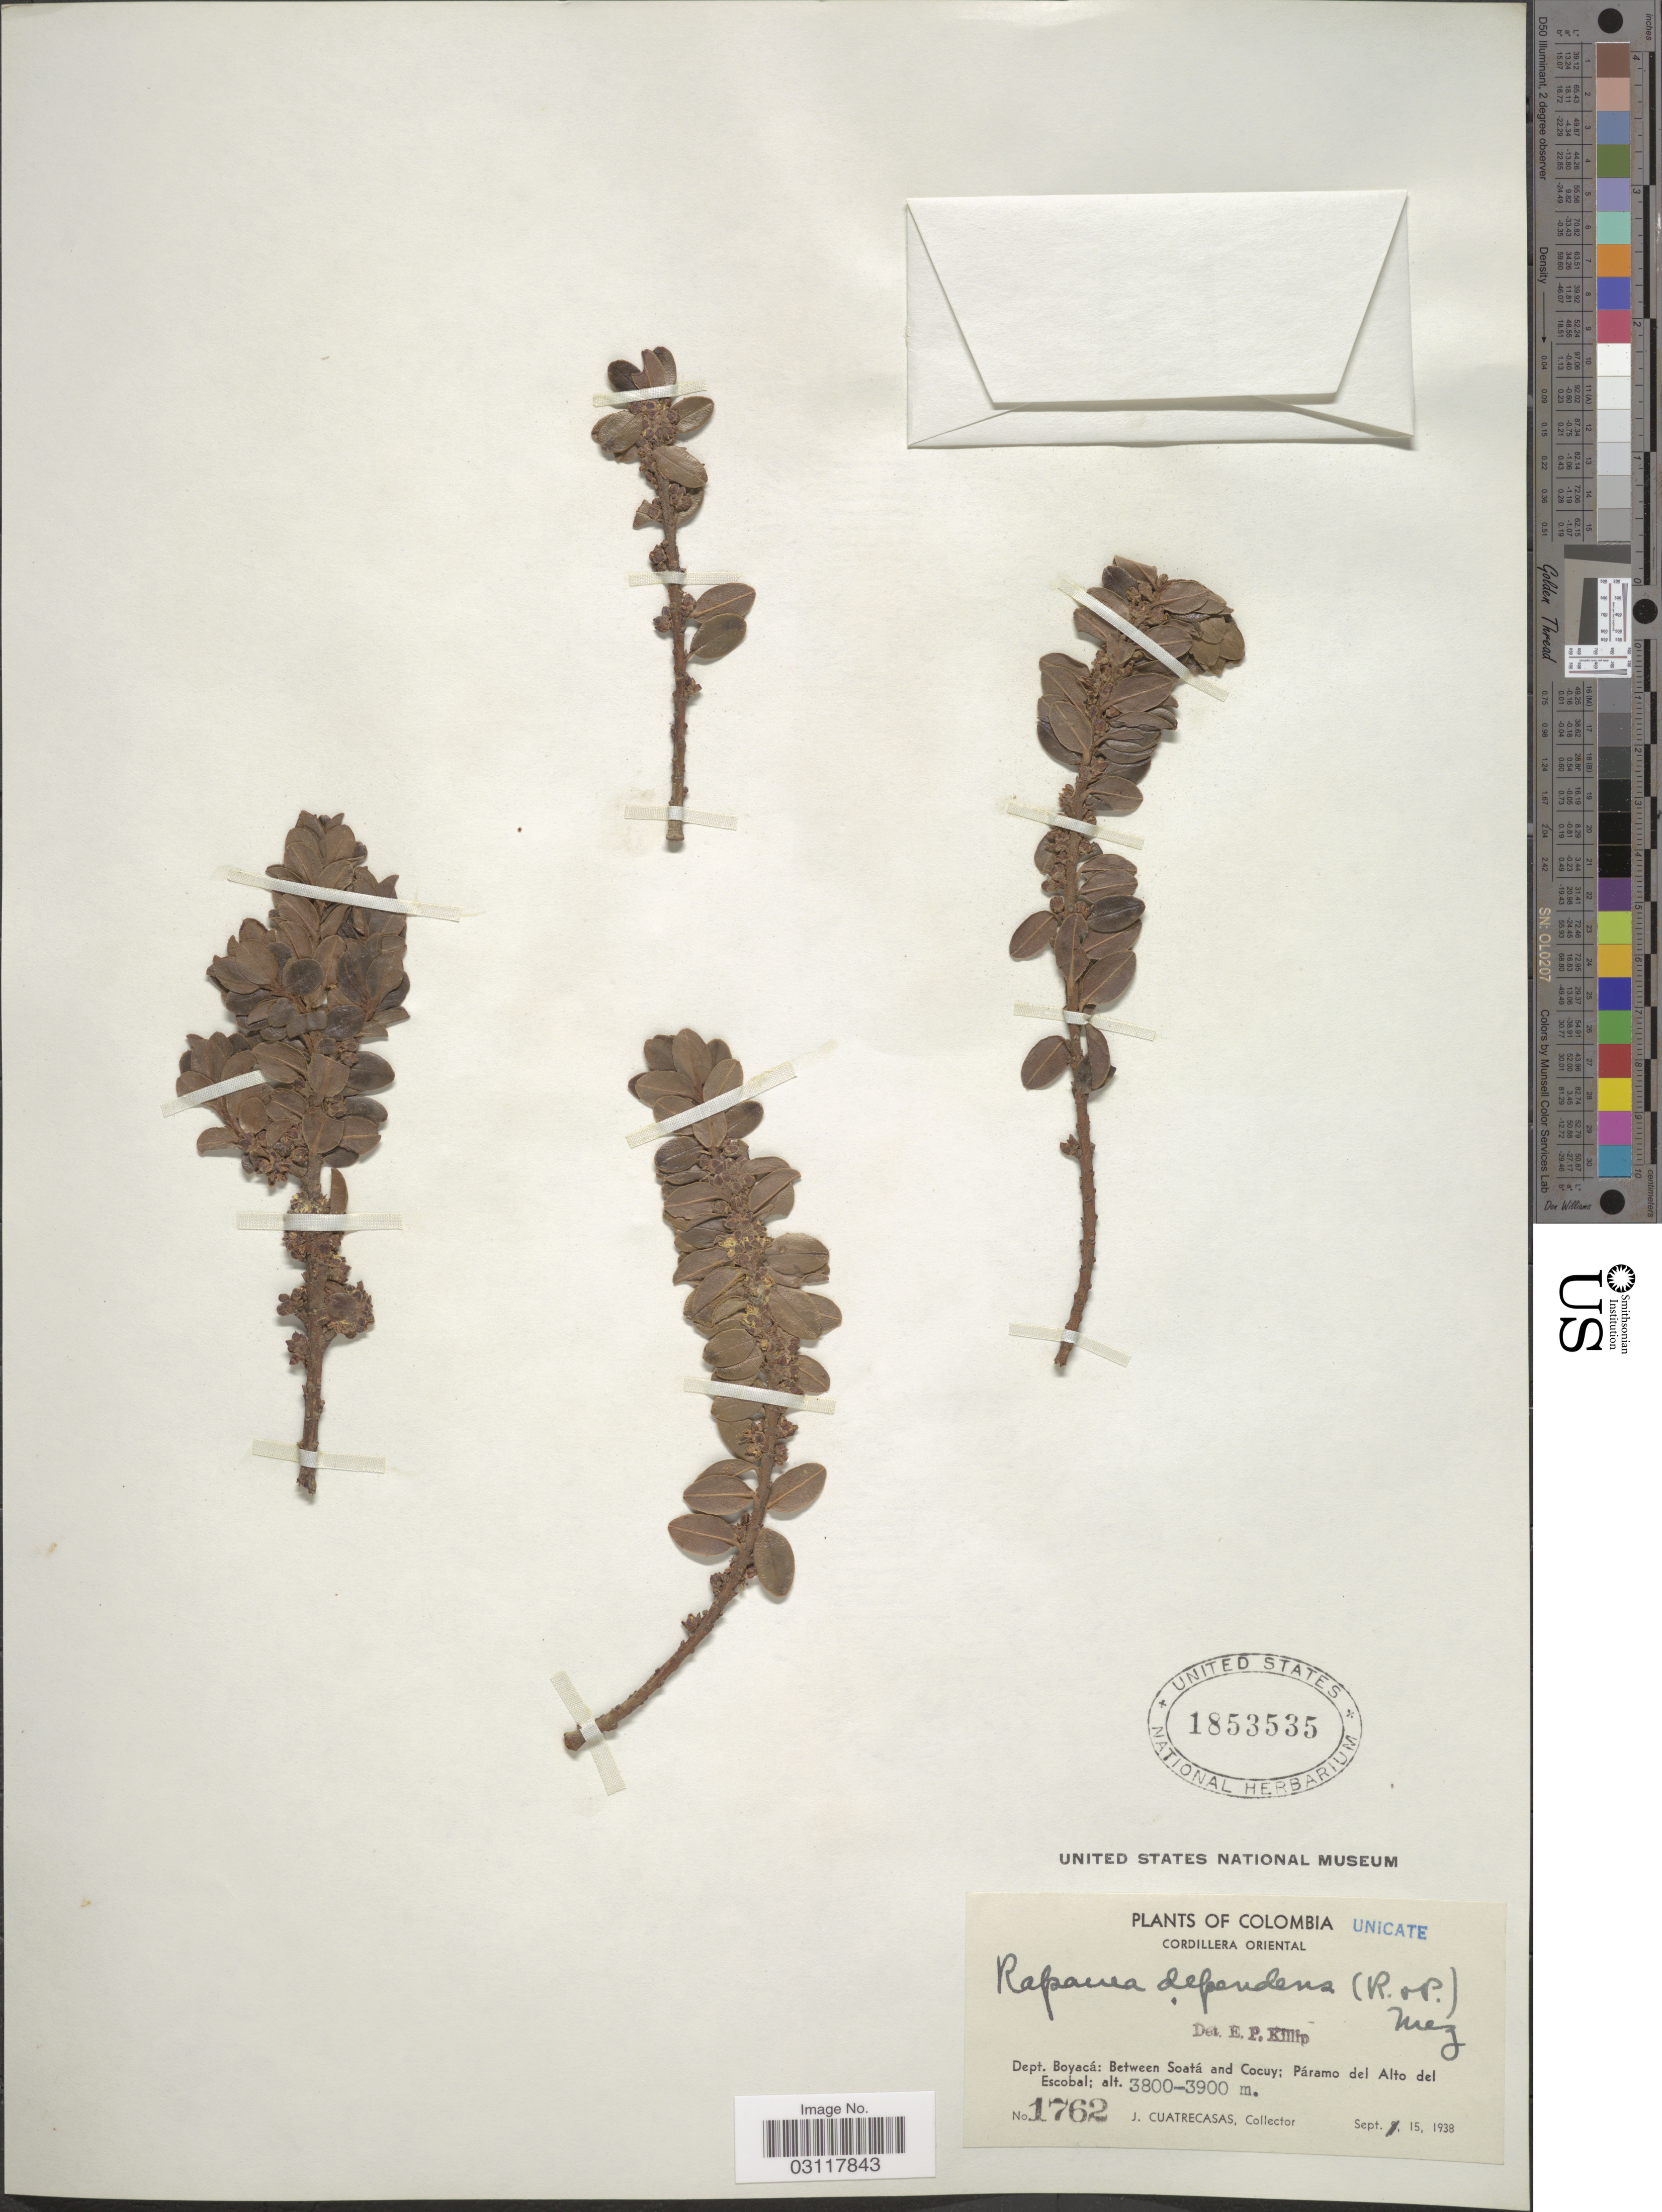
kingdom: Plantae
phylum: Tracheophyta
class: Magnoliopsida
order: Ericales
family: Primulaceae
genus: Rapanea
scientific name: Rapanea dependens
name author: (Ruiz & Pav.) Mez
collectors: J. Cuatrecasas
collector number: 1762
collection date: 1938-09-15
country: Colombia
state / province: Boyacá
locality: Cordillera Oriental. Dept. Boyacá: Between Soatá and Cocuy; Páramo del Alto del Escobal.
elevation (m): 3800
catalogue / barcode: US 1853535